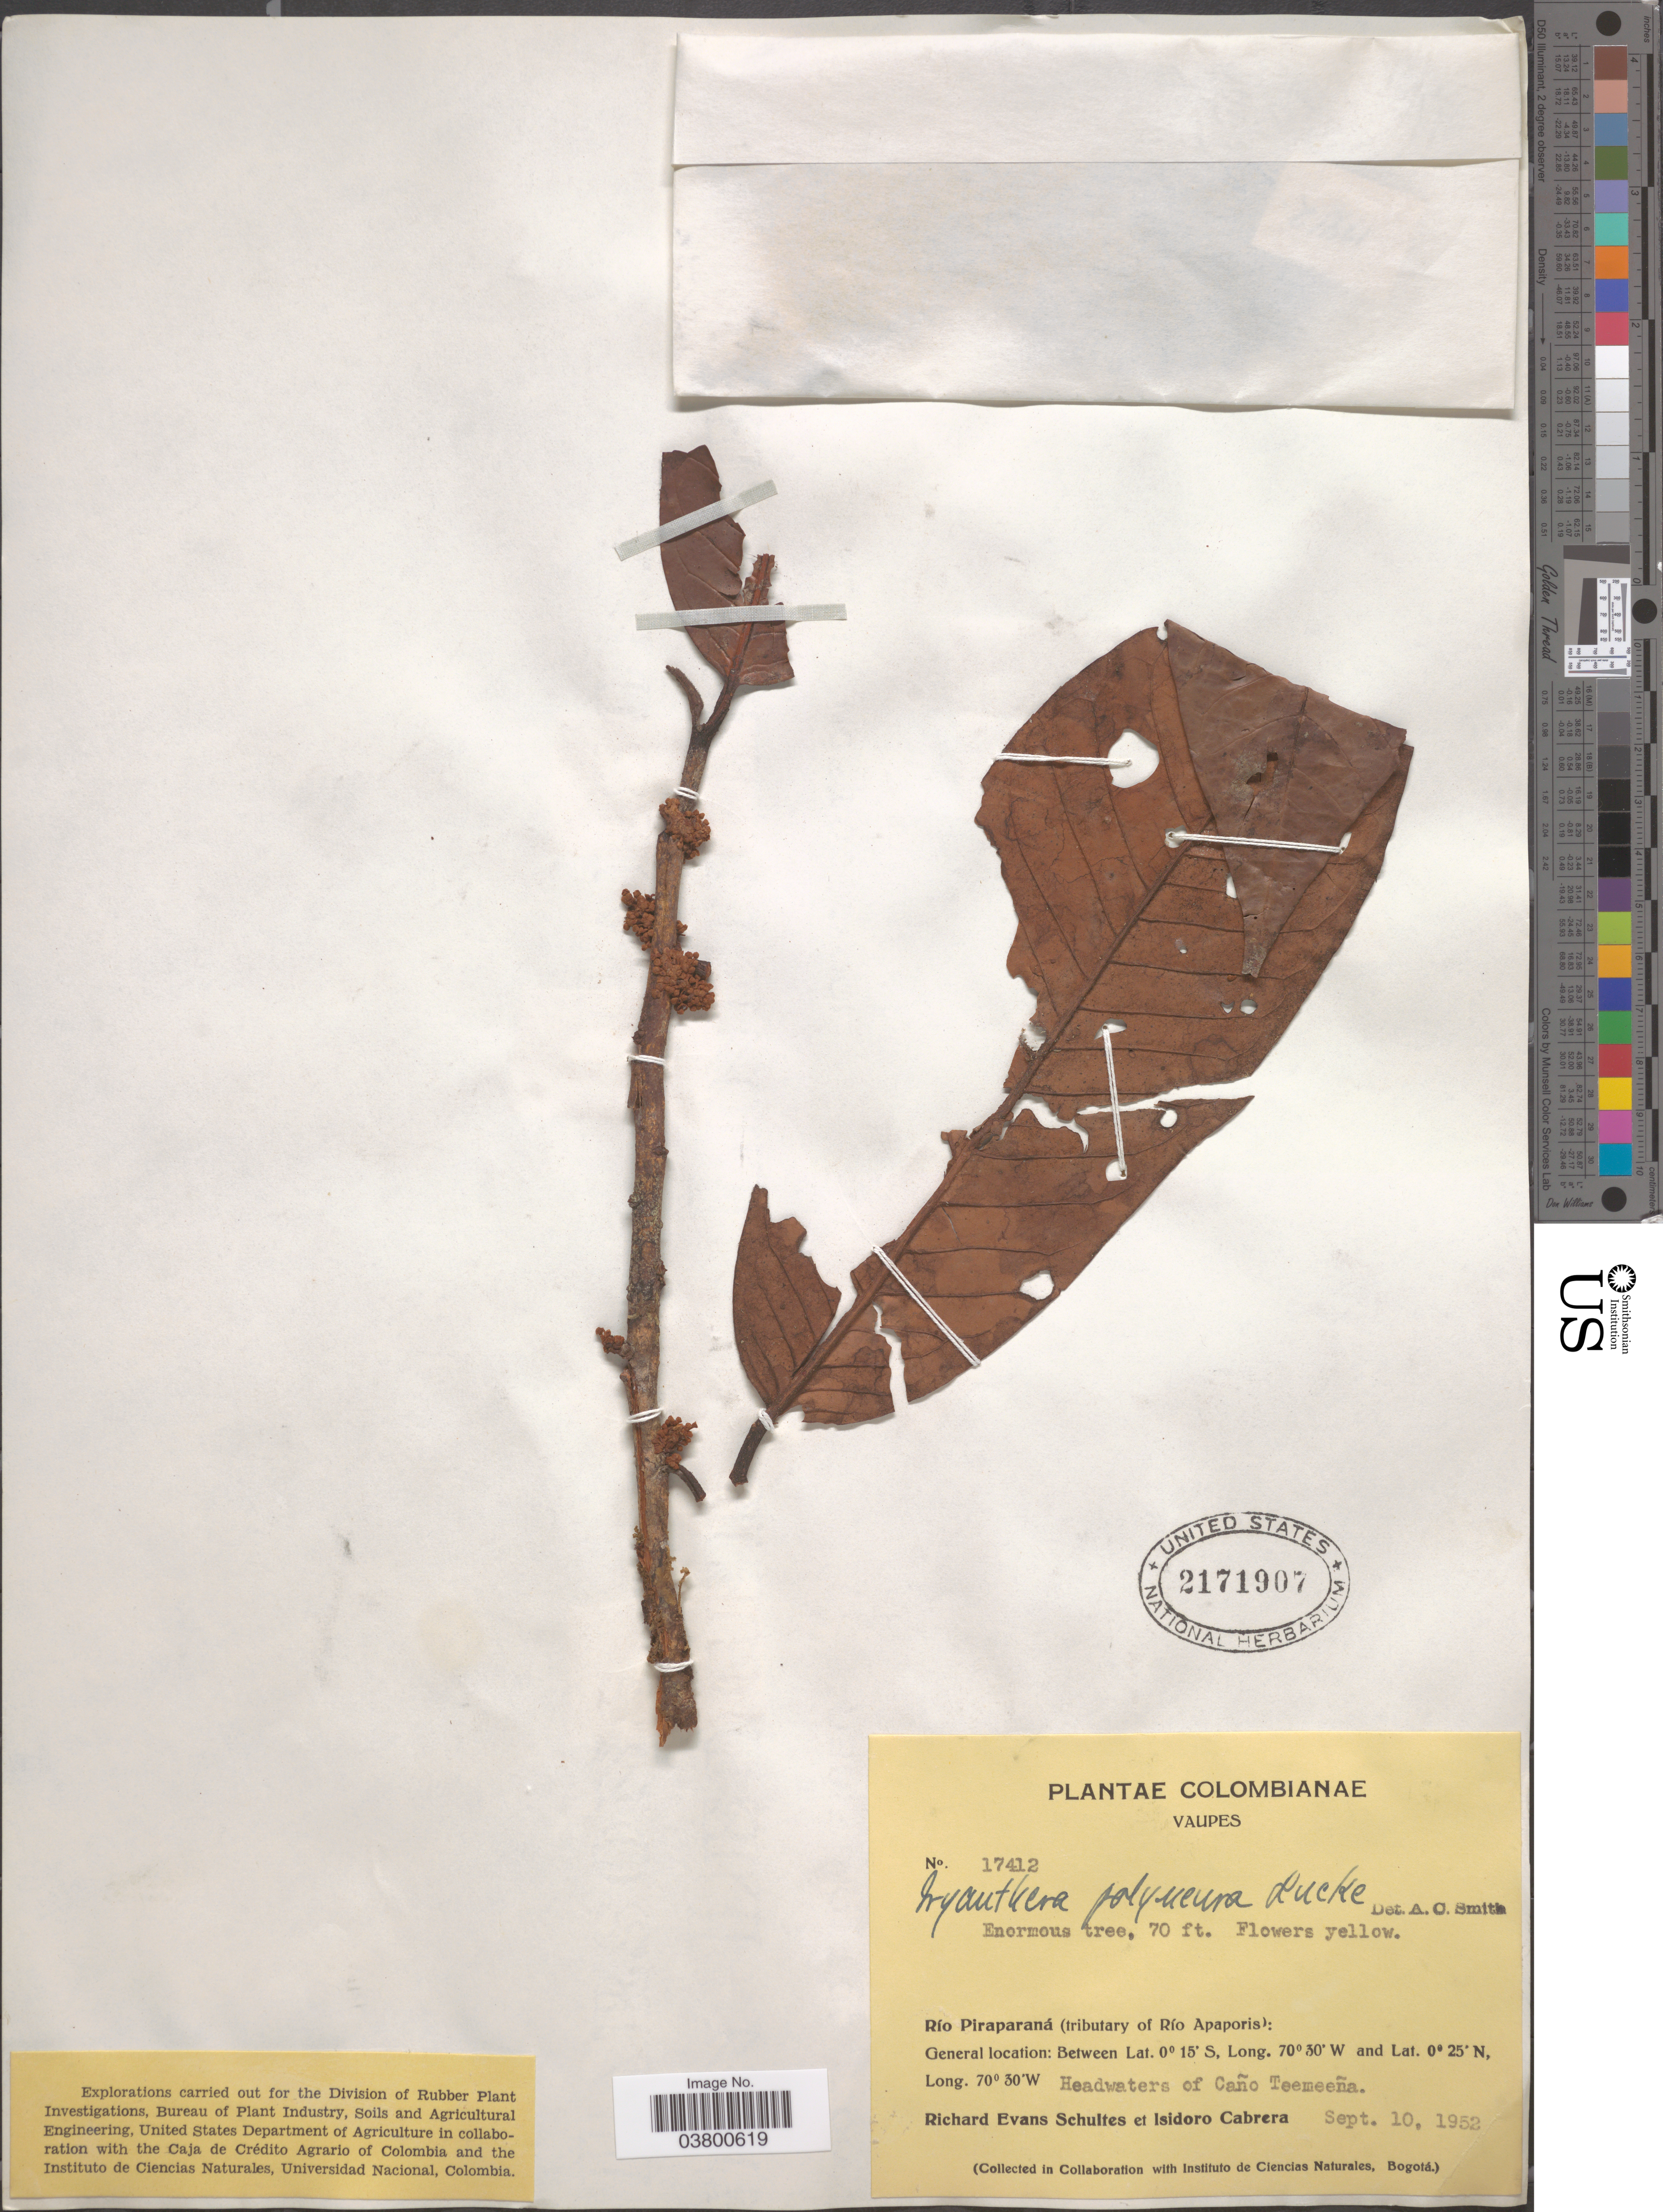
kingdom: Plantae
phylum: Tracheophyta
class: Magnoliopsida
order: Magnoliales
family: Myristicaceae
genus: Iryanthera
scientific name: Iryanthera polyneura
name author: Ducke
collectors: R. E. Schultes & I. Cabrera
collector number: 17412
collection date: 1952-09-10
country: Colombia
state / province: Vaupés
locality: Río Piraparaná (tributary of Río Apaporis). Headwaters of Caño Teemeeña.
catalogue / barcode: US 2171907